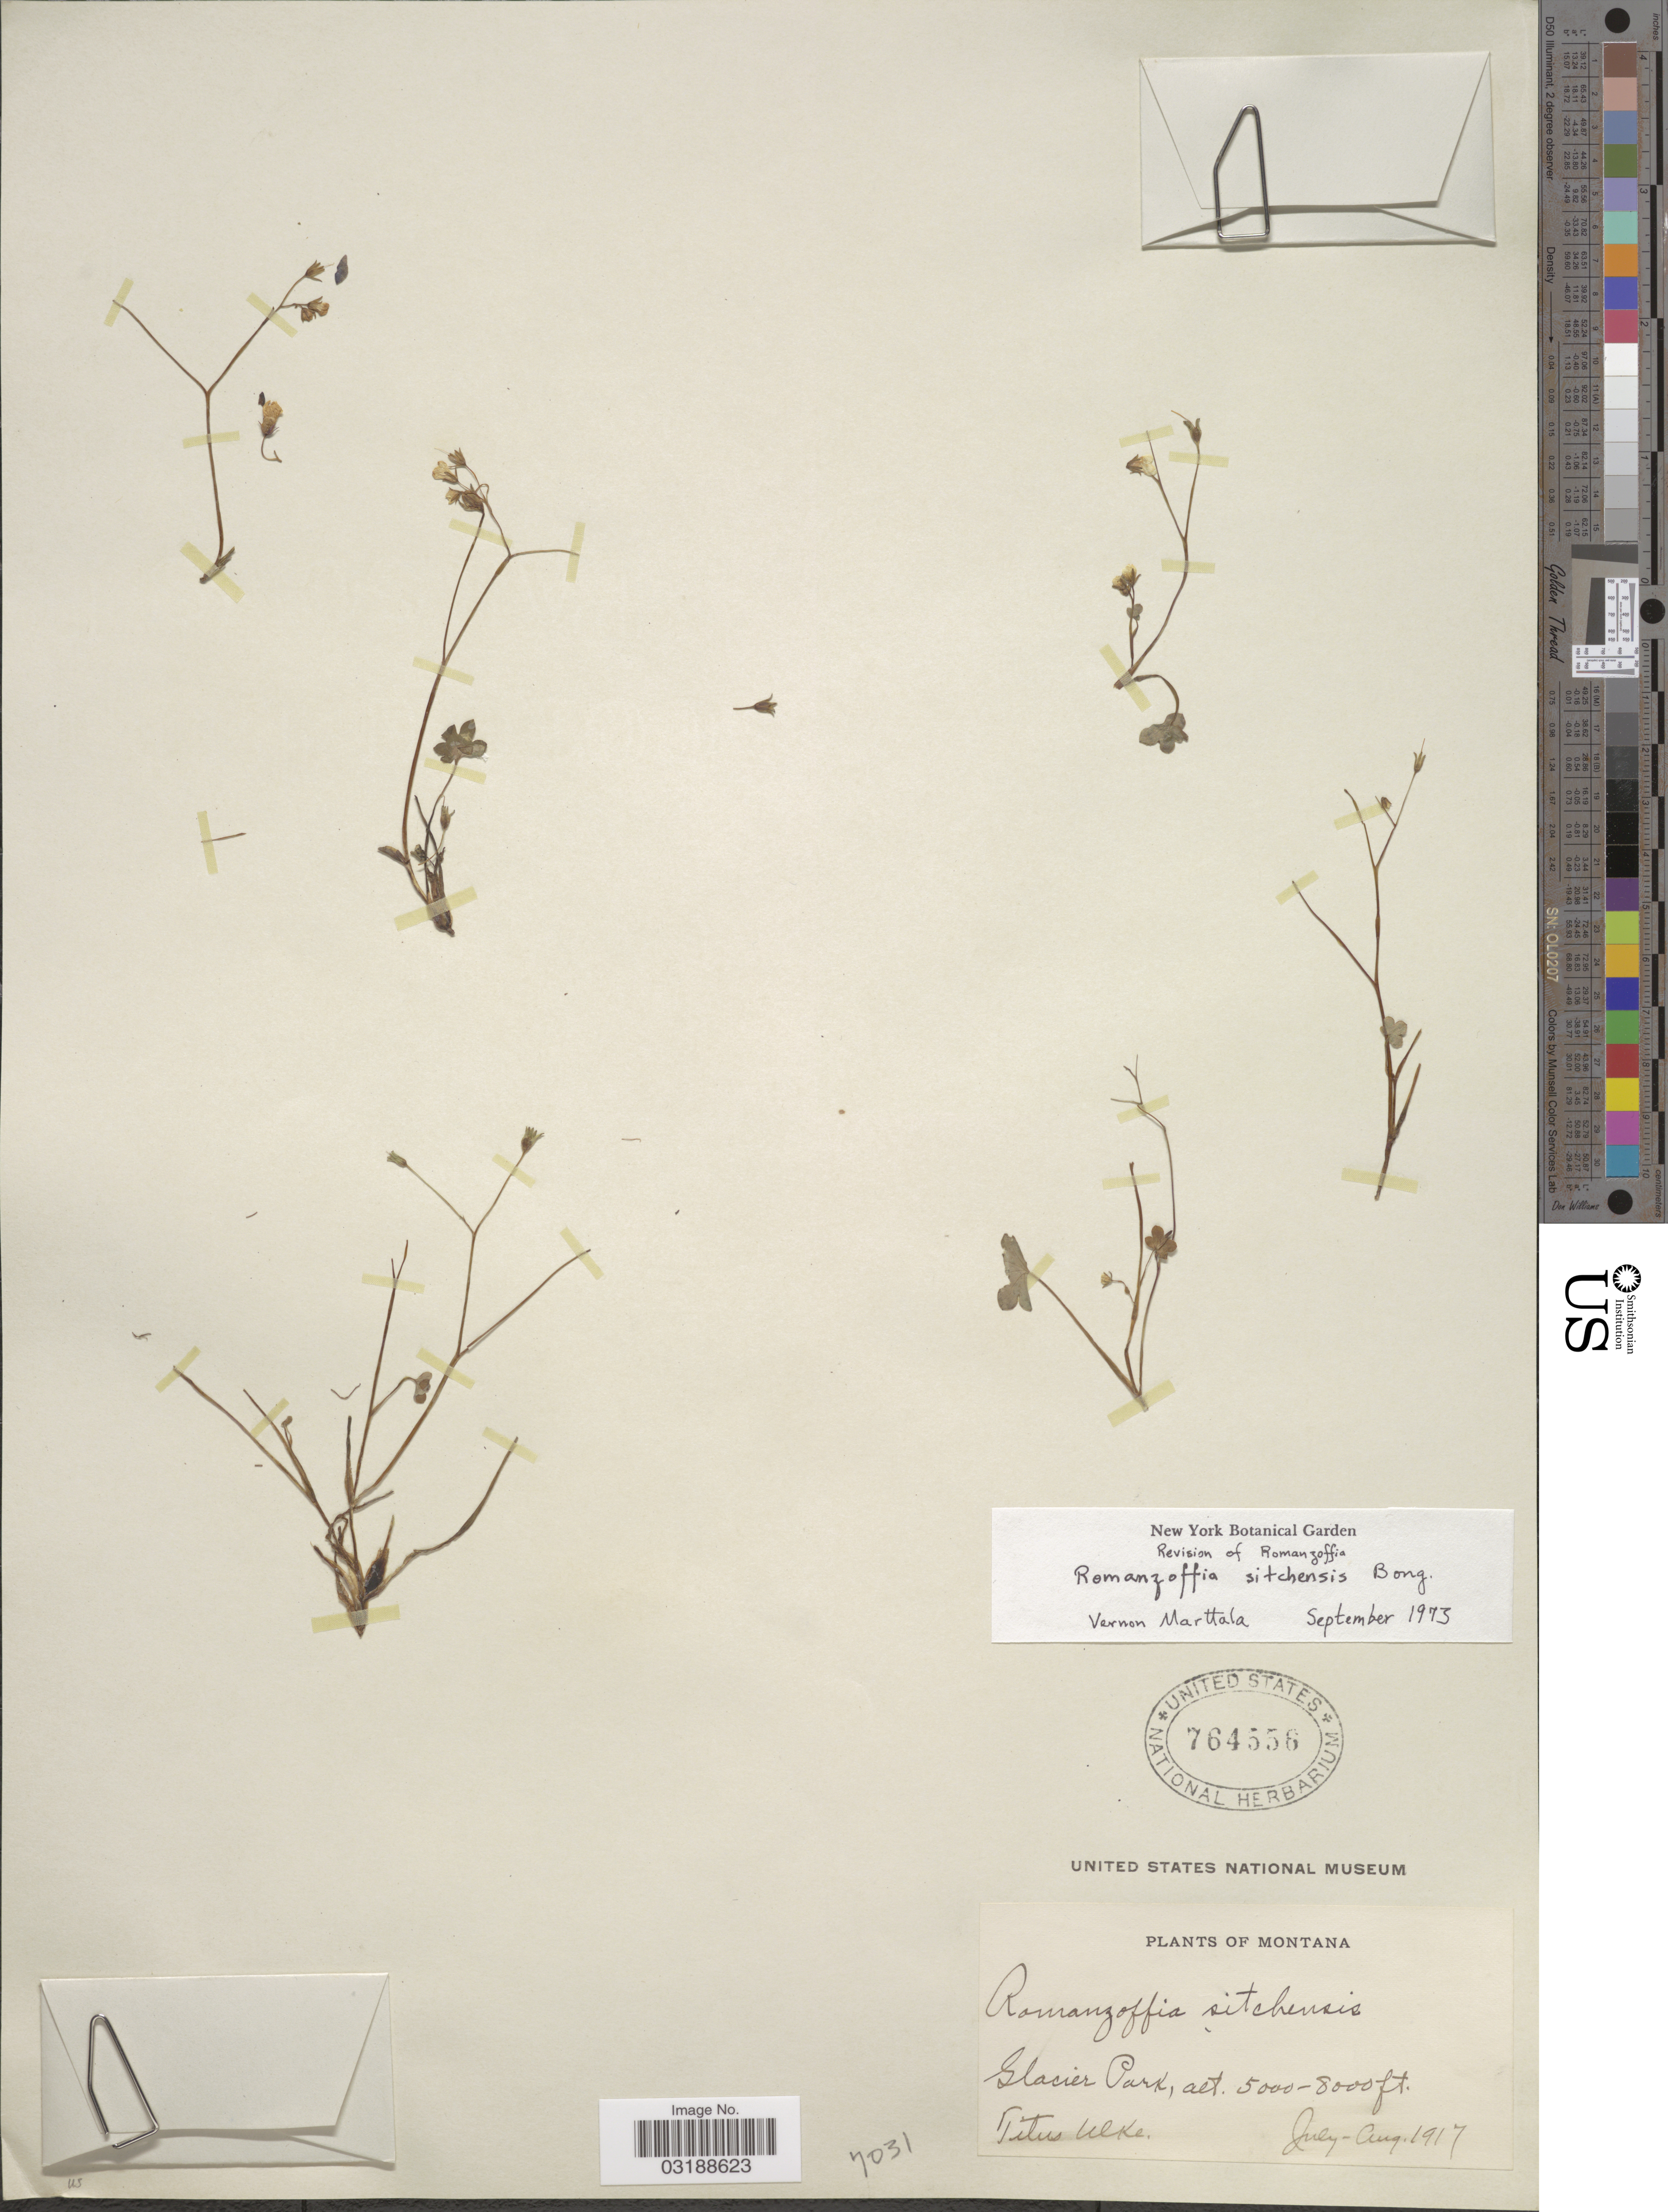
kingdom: Plantae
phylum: Tracheophyta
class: Magnoliopsida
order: Boraginales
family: Hydrophyllaceae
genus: Romanzoffia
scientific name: Romanzoffia sitchensis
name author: Bong.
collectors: T. Ulke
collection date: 1917-07/1917-08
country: United States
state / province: Montana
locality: Glacier Park.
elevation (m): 1524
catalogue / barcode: US 764556